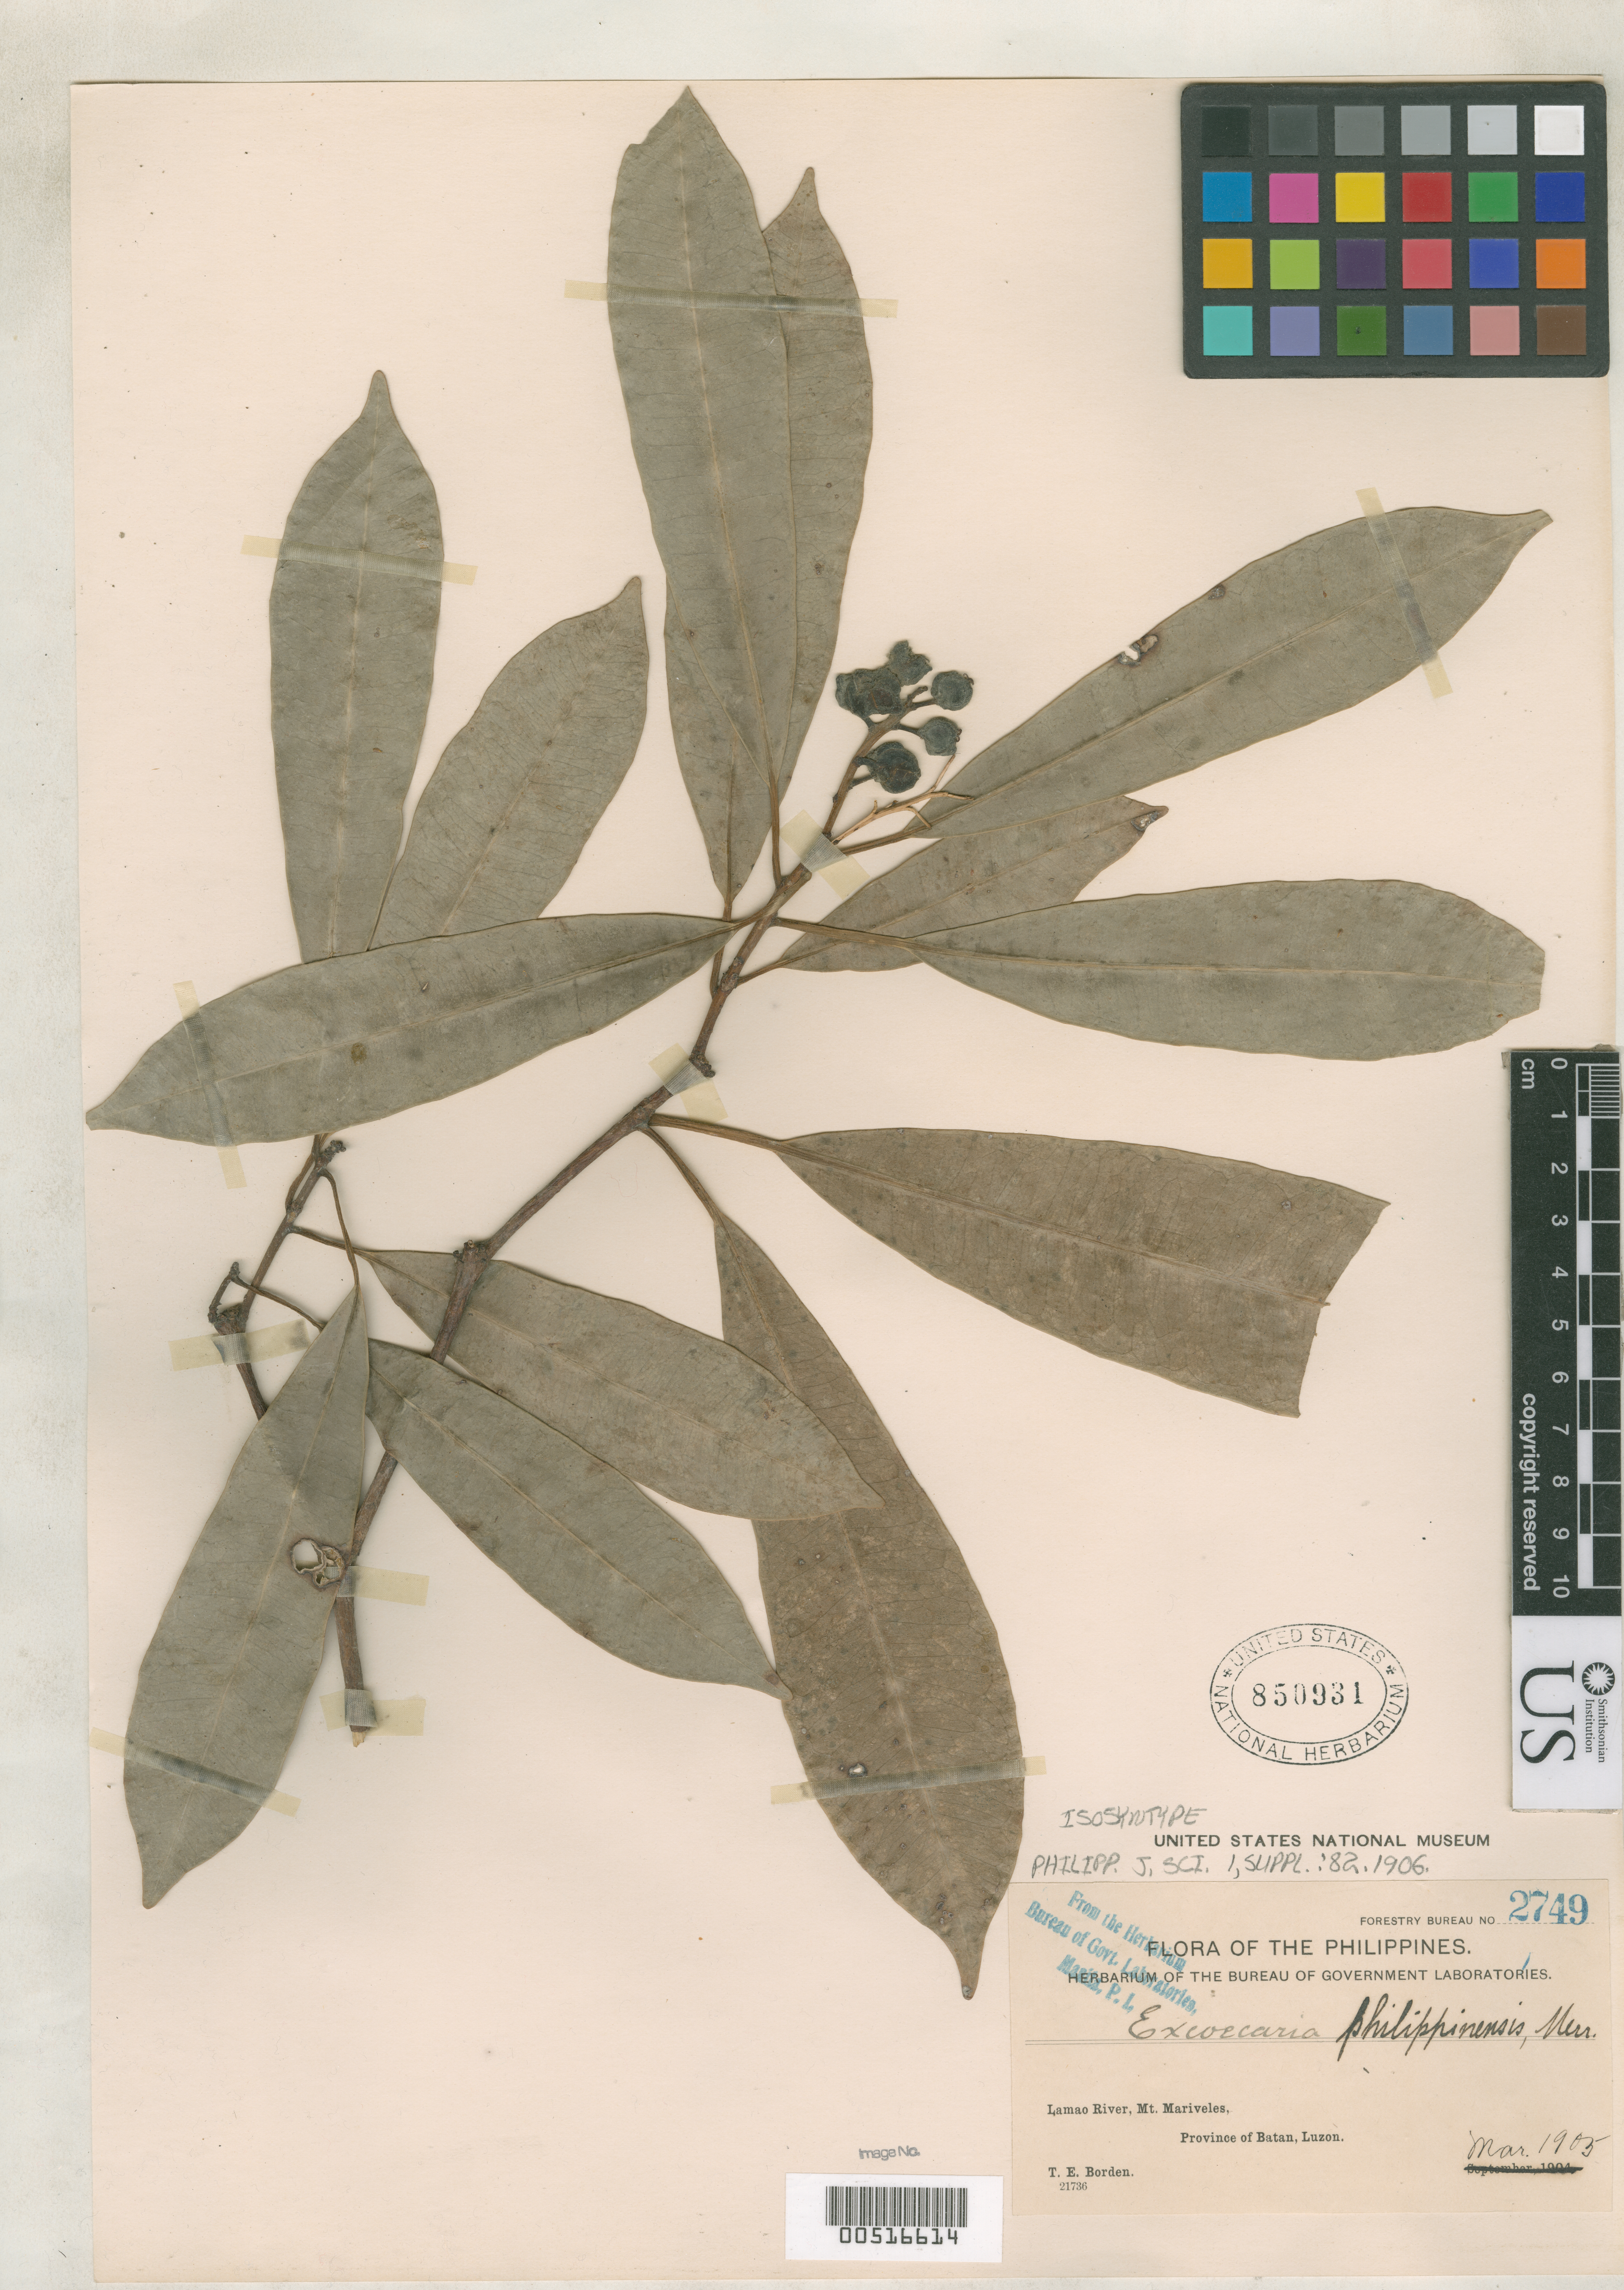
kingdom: Plantae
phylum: Tracheophyta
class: Magnoliopsida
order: Malpighiales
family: Euphorbiaceae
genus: Excoecaria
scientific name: Excoecaria philippinensis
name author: Merr.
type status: Isosyntype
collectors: T. E. Borden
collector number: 2749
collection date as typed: Mar 1905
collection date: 1905-03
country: Philippines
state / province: Central Luzon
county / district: Bataan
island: Luzon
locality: Lamao River, Mt Mariveles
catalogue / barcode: US 850931